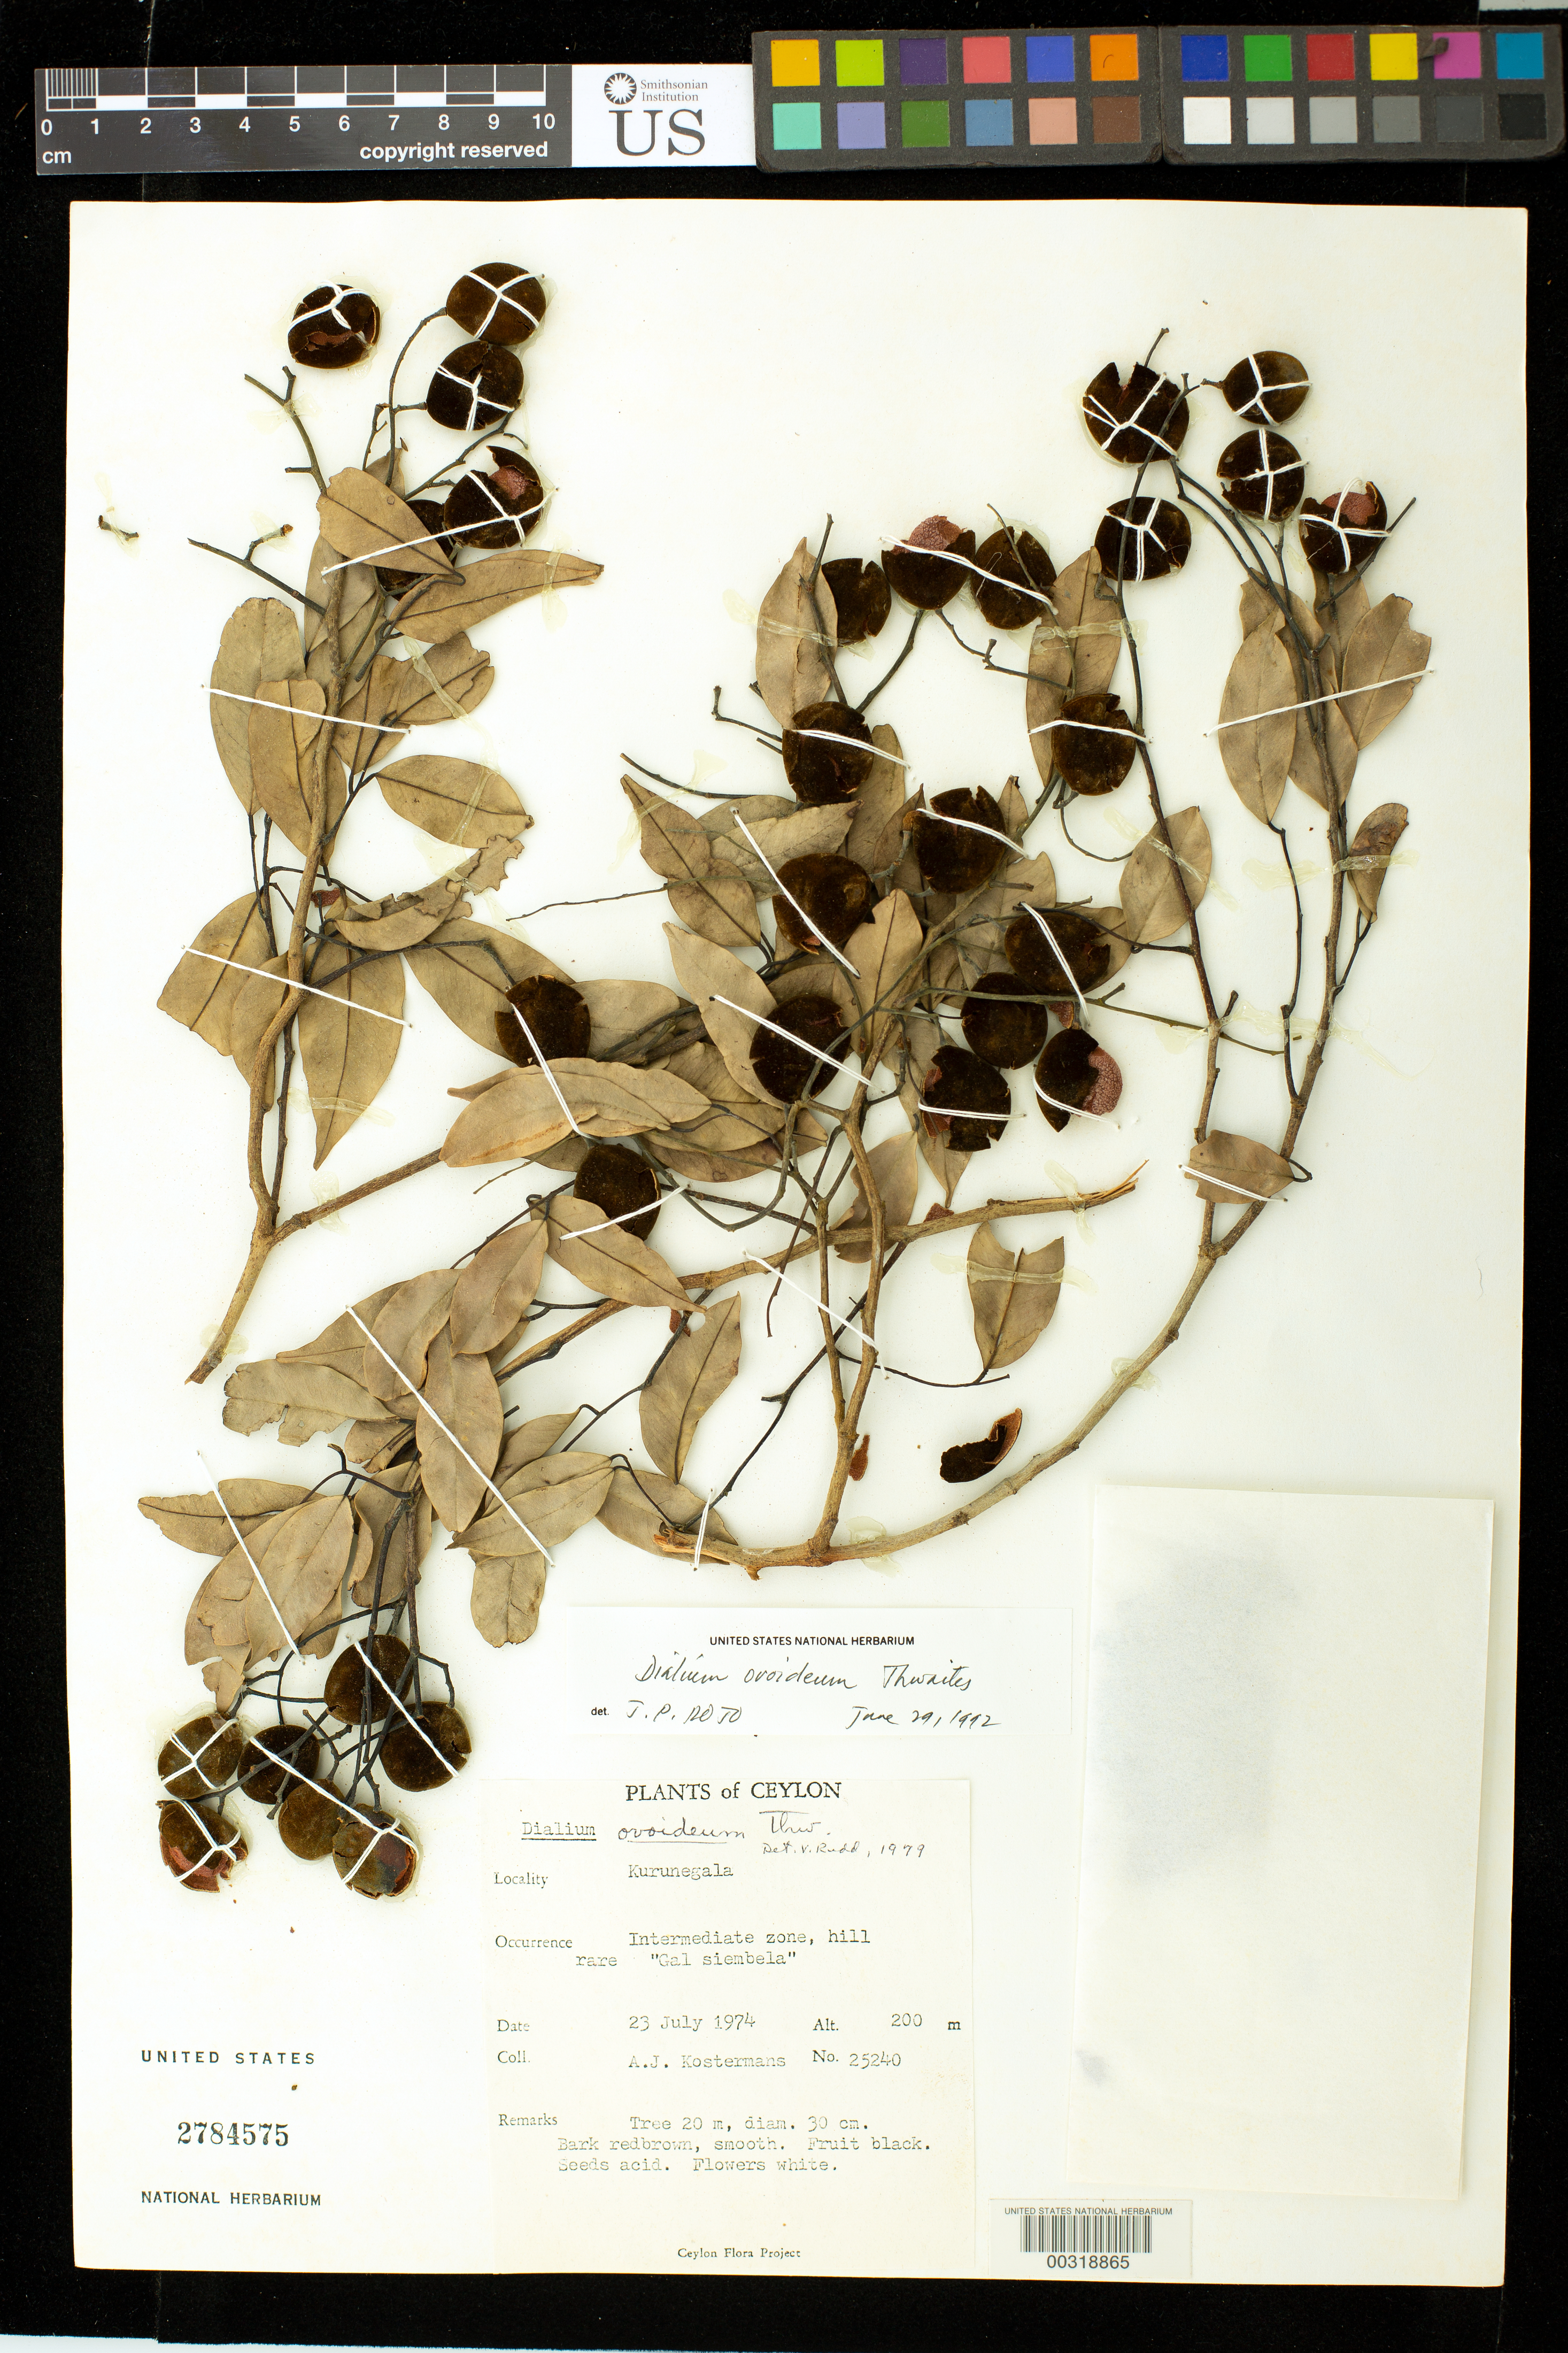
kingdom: Plantae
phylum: Tracheophyta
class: Magnoliopsida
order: Fabales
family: Fabaceae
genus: Dialium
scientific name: Dialium ovoideum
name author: Thwaites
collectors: A. J. G. Kostermans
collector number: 25240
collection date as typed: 23 Jul 1974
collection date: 1974-07-23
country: Sri Lanka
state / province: North Western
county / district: Kurunegala Dist.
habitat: Intermediate zone, hill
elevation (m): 200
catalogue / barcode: US 2784575